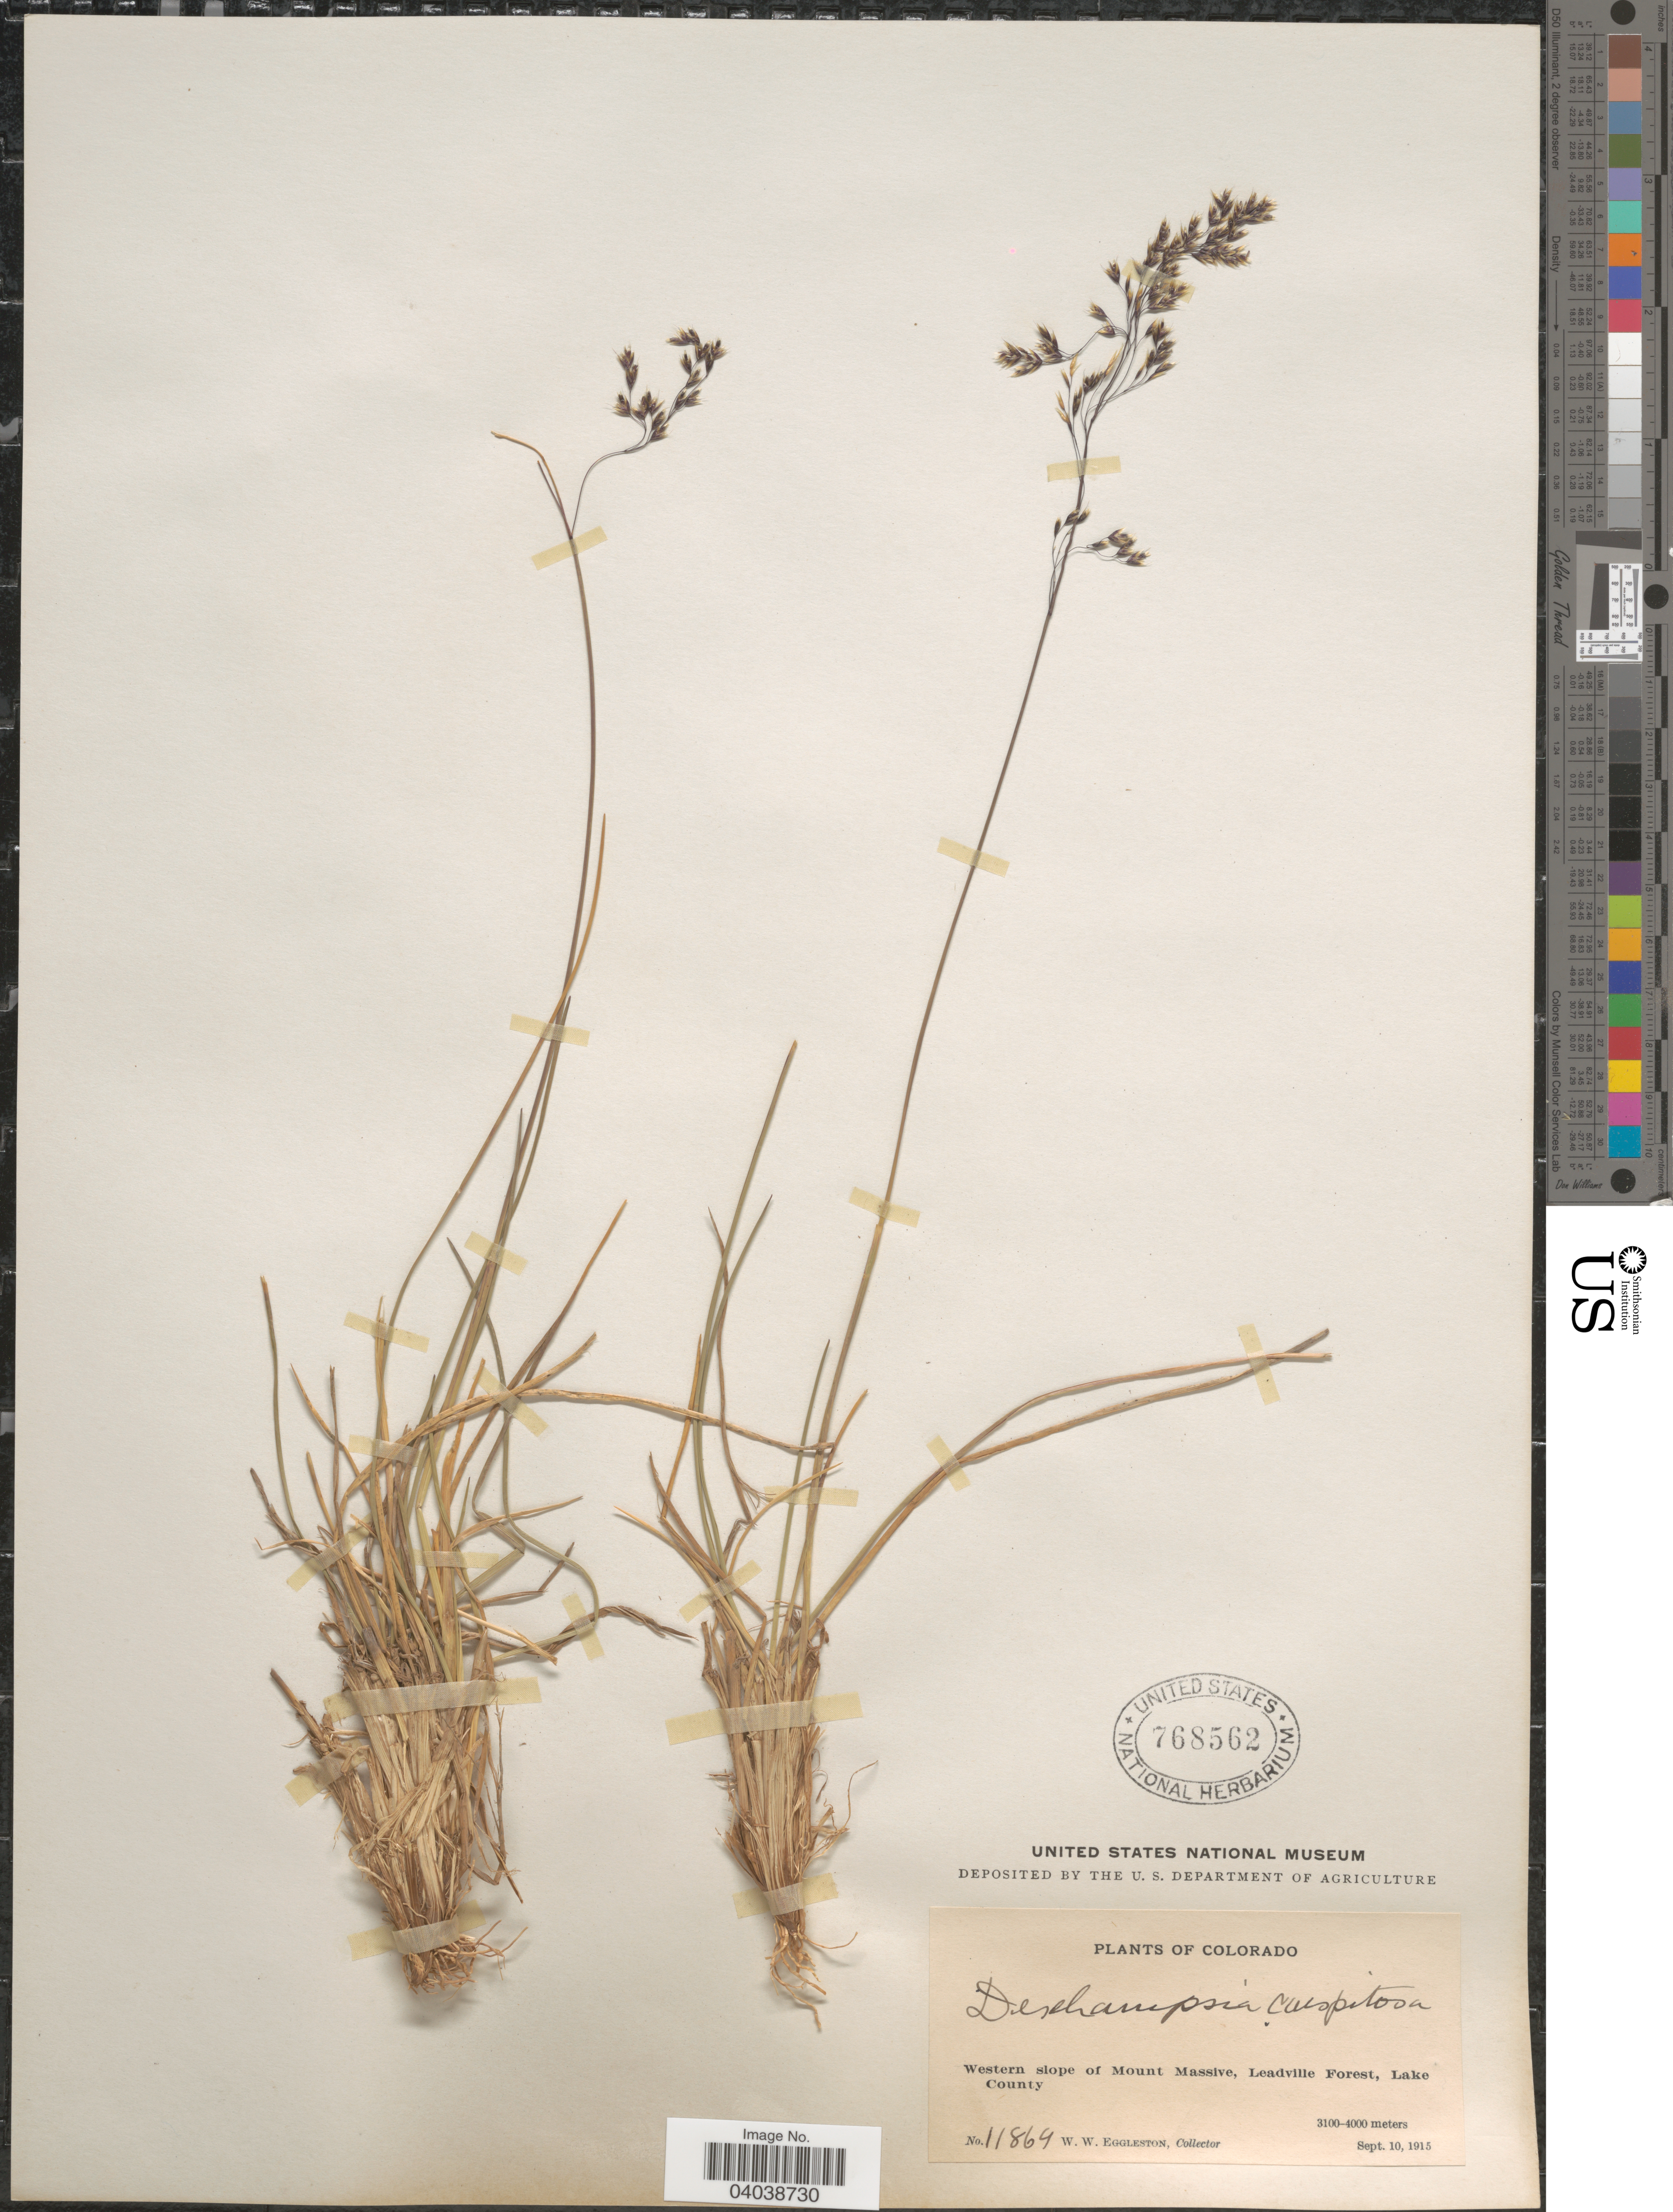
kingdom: Plantae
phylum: Tracheophyta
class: Liliopsida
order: Poales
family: Poaceae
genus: Deschampsia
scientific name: Deschampsia cespitosa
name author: (L.) P. Beauv.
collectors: W. W. Eggleston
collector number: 11869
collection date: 1915-09-10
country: United States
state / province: Colorado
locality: Western slope of Mount Massive, Leadville Forest, Lake County.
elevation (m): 3100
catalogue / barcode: US 768562